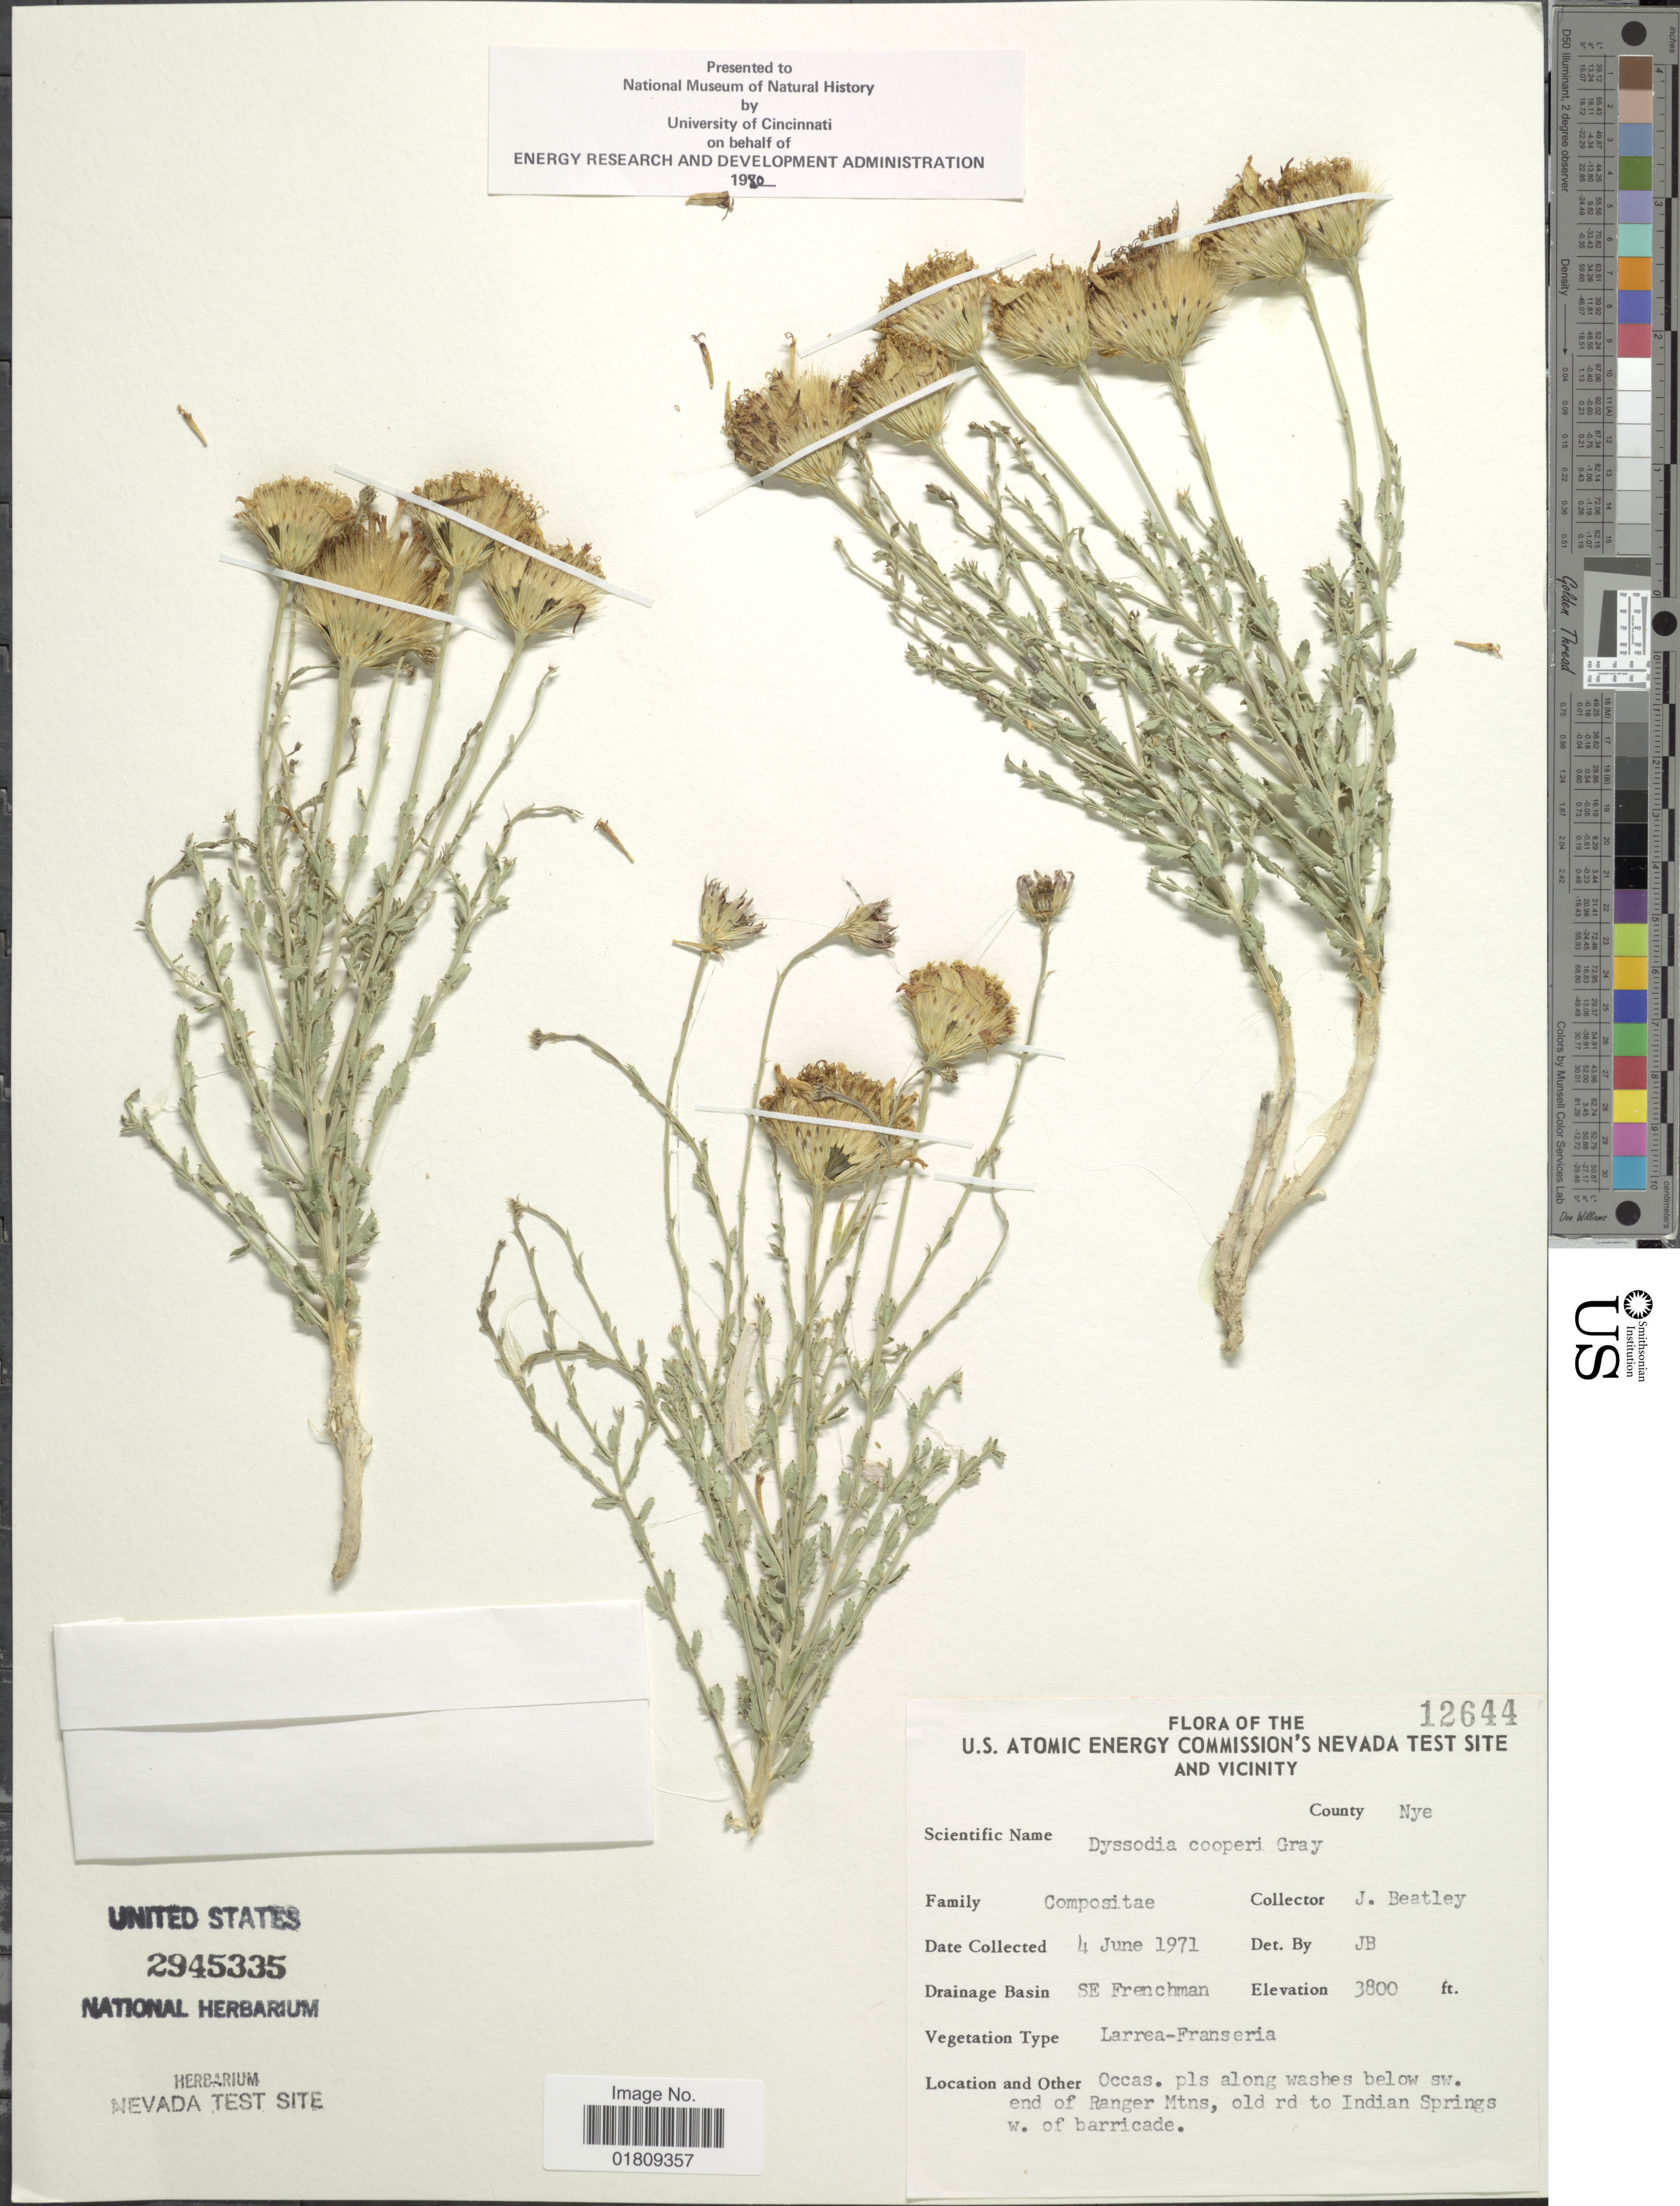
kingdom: Plantae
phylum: Tracheophyta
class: Magnoliopsida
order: Asterales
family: Asteraceae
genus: Dyssodia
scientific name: Dyssodia cooperi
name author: A. Gray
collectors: J. C. Beatley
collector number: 12644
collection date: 1971-06-04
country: United States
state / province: Nevada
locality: U.S. Atomic Energy Commission's Nevada Test Site and Vicinity, County Nye, SE Frenchman, Occas. pls along washes below SW., end of Ranger Mtns, old rd to Indian Springs w. of barricade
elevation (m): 1158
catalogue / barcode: US 2945335